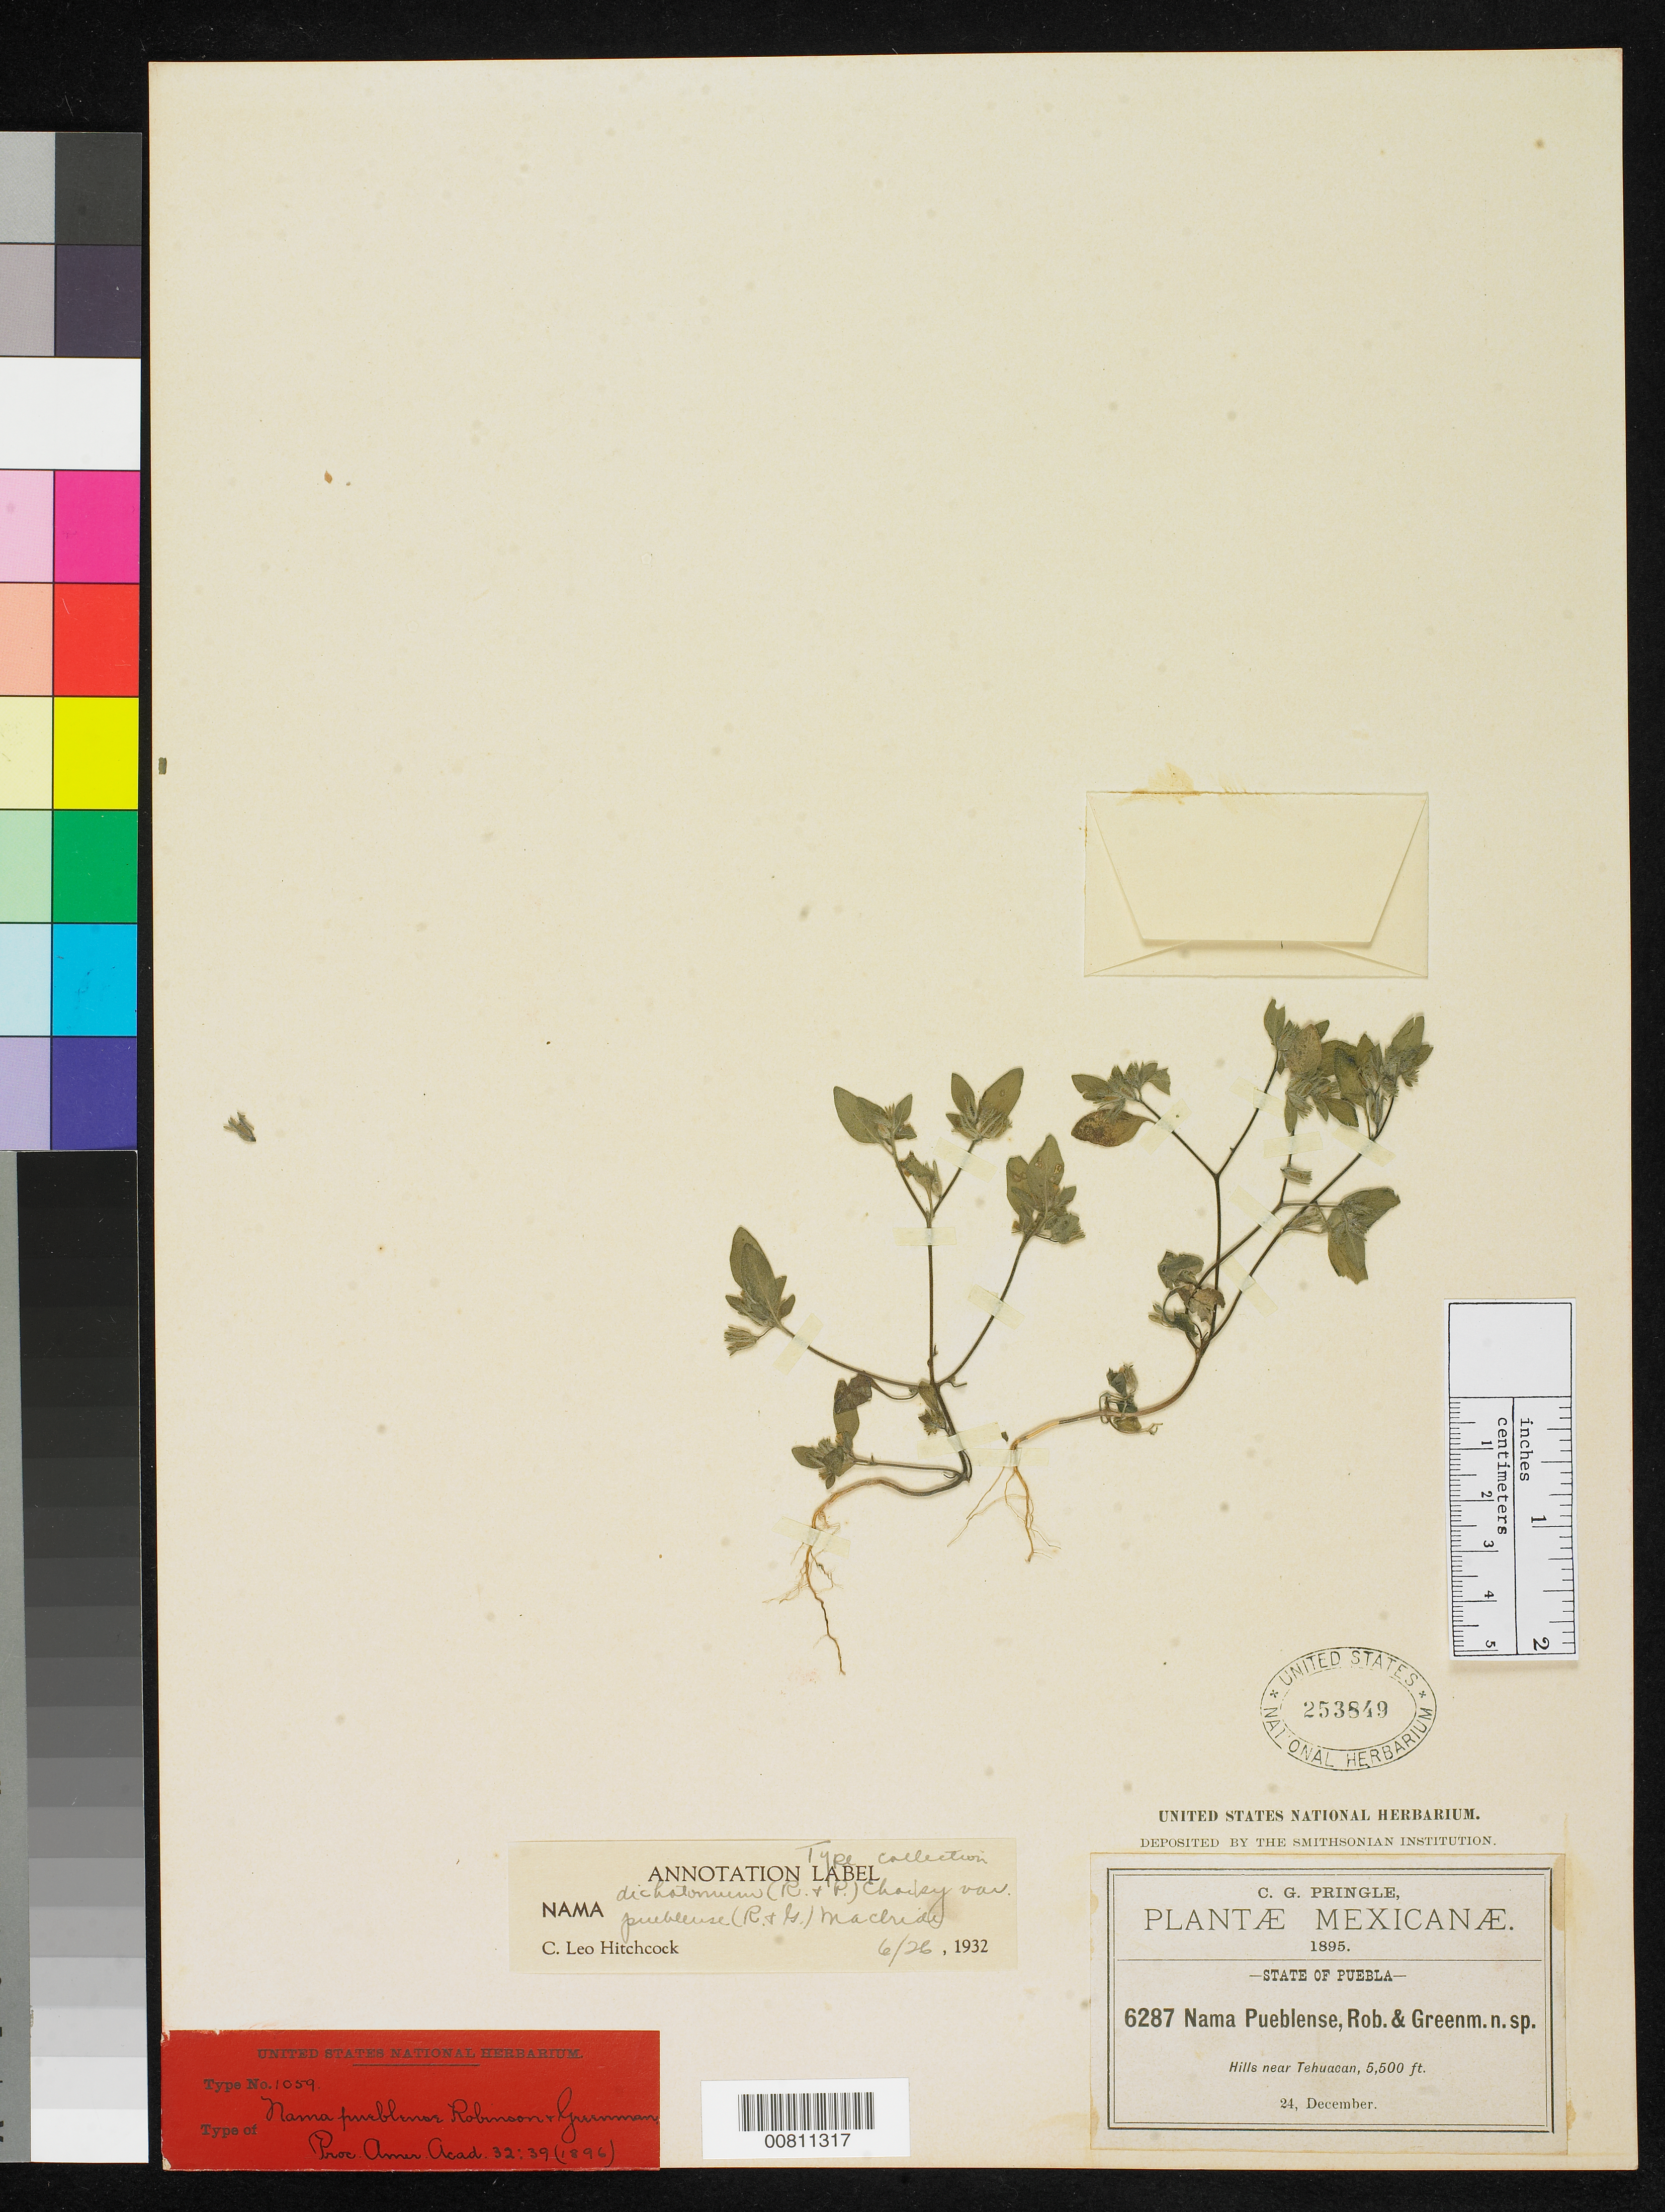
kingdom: Plantae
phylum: Tracheophyta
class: Magnoliopsida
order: Boraginales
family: Namaceae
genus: Nama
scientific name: Nama pueblensis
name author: B.L. Rob. & Greenm.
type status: Isotype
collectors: C. G. Pringle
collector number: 6287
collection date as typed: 24 Dec 1895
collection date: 1895-12-24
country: Mexico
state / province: Puebla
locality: Near Tehuacan.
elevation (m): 1676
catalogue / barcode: US 253849